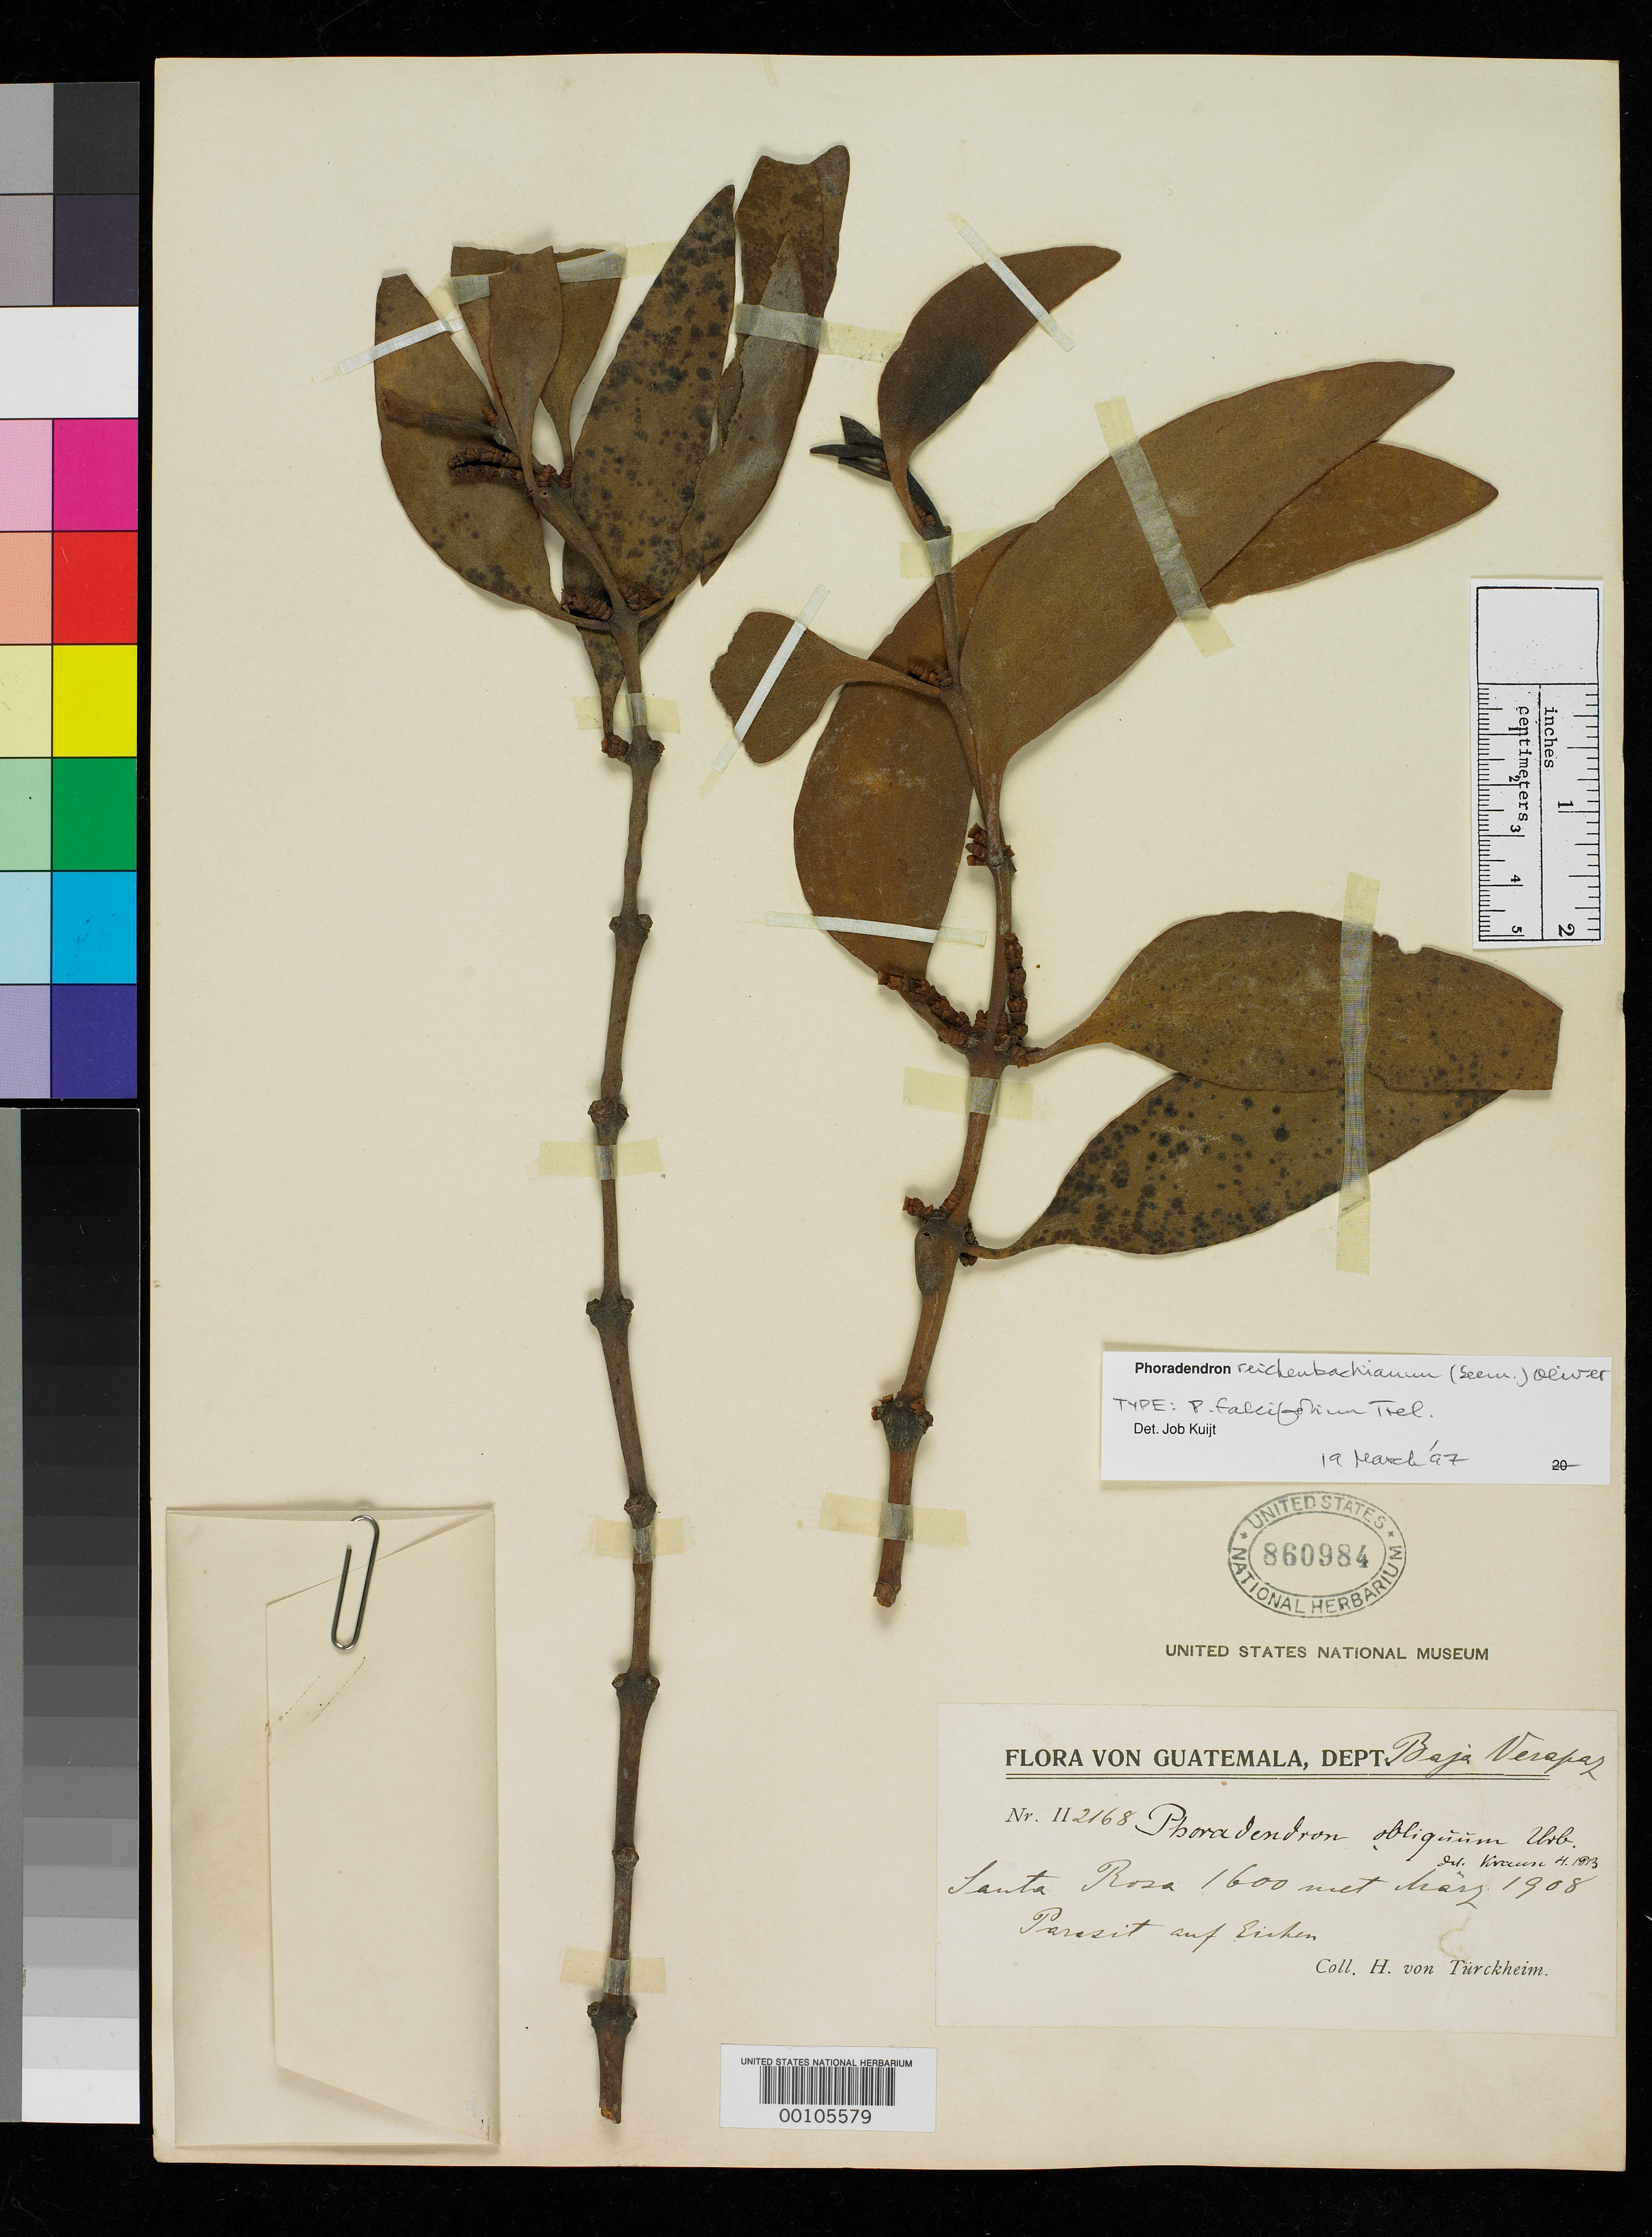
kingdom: Plantae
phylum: Tracheophyta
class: Magnoliopsida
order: Santalales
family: Viscaceae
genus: Phoradendron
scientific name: Phoradendron falcifolium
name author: Trel.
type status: Isotype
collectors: H. von Türckheim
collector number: II 2168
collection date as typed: Mar 1908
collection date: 1908-03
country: Guatemala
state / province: Baja Verapaz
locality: Santa Rosa.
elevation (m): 1600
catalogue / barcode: US 860984